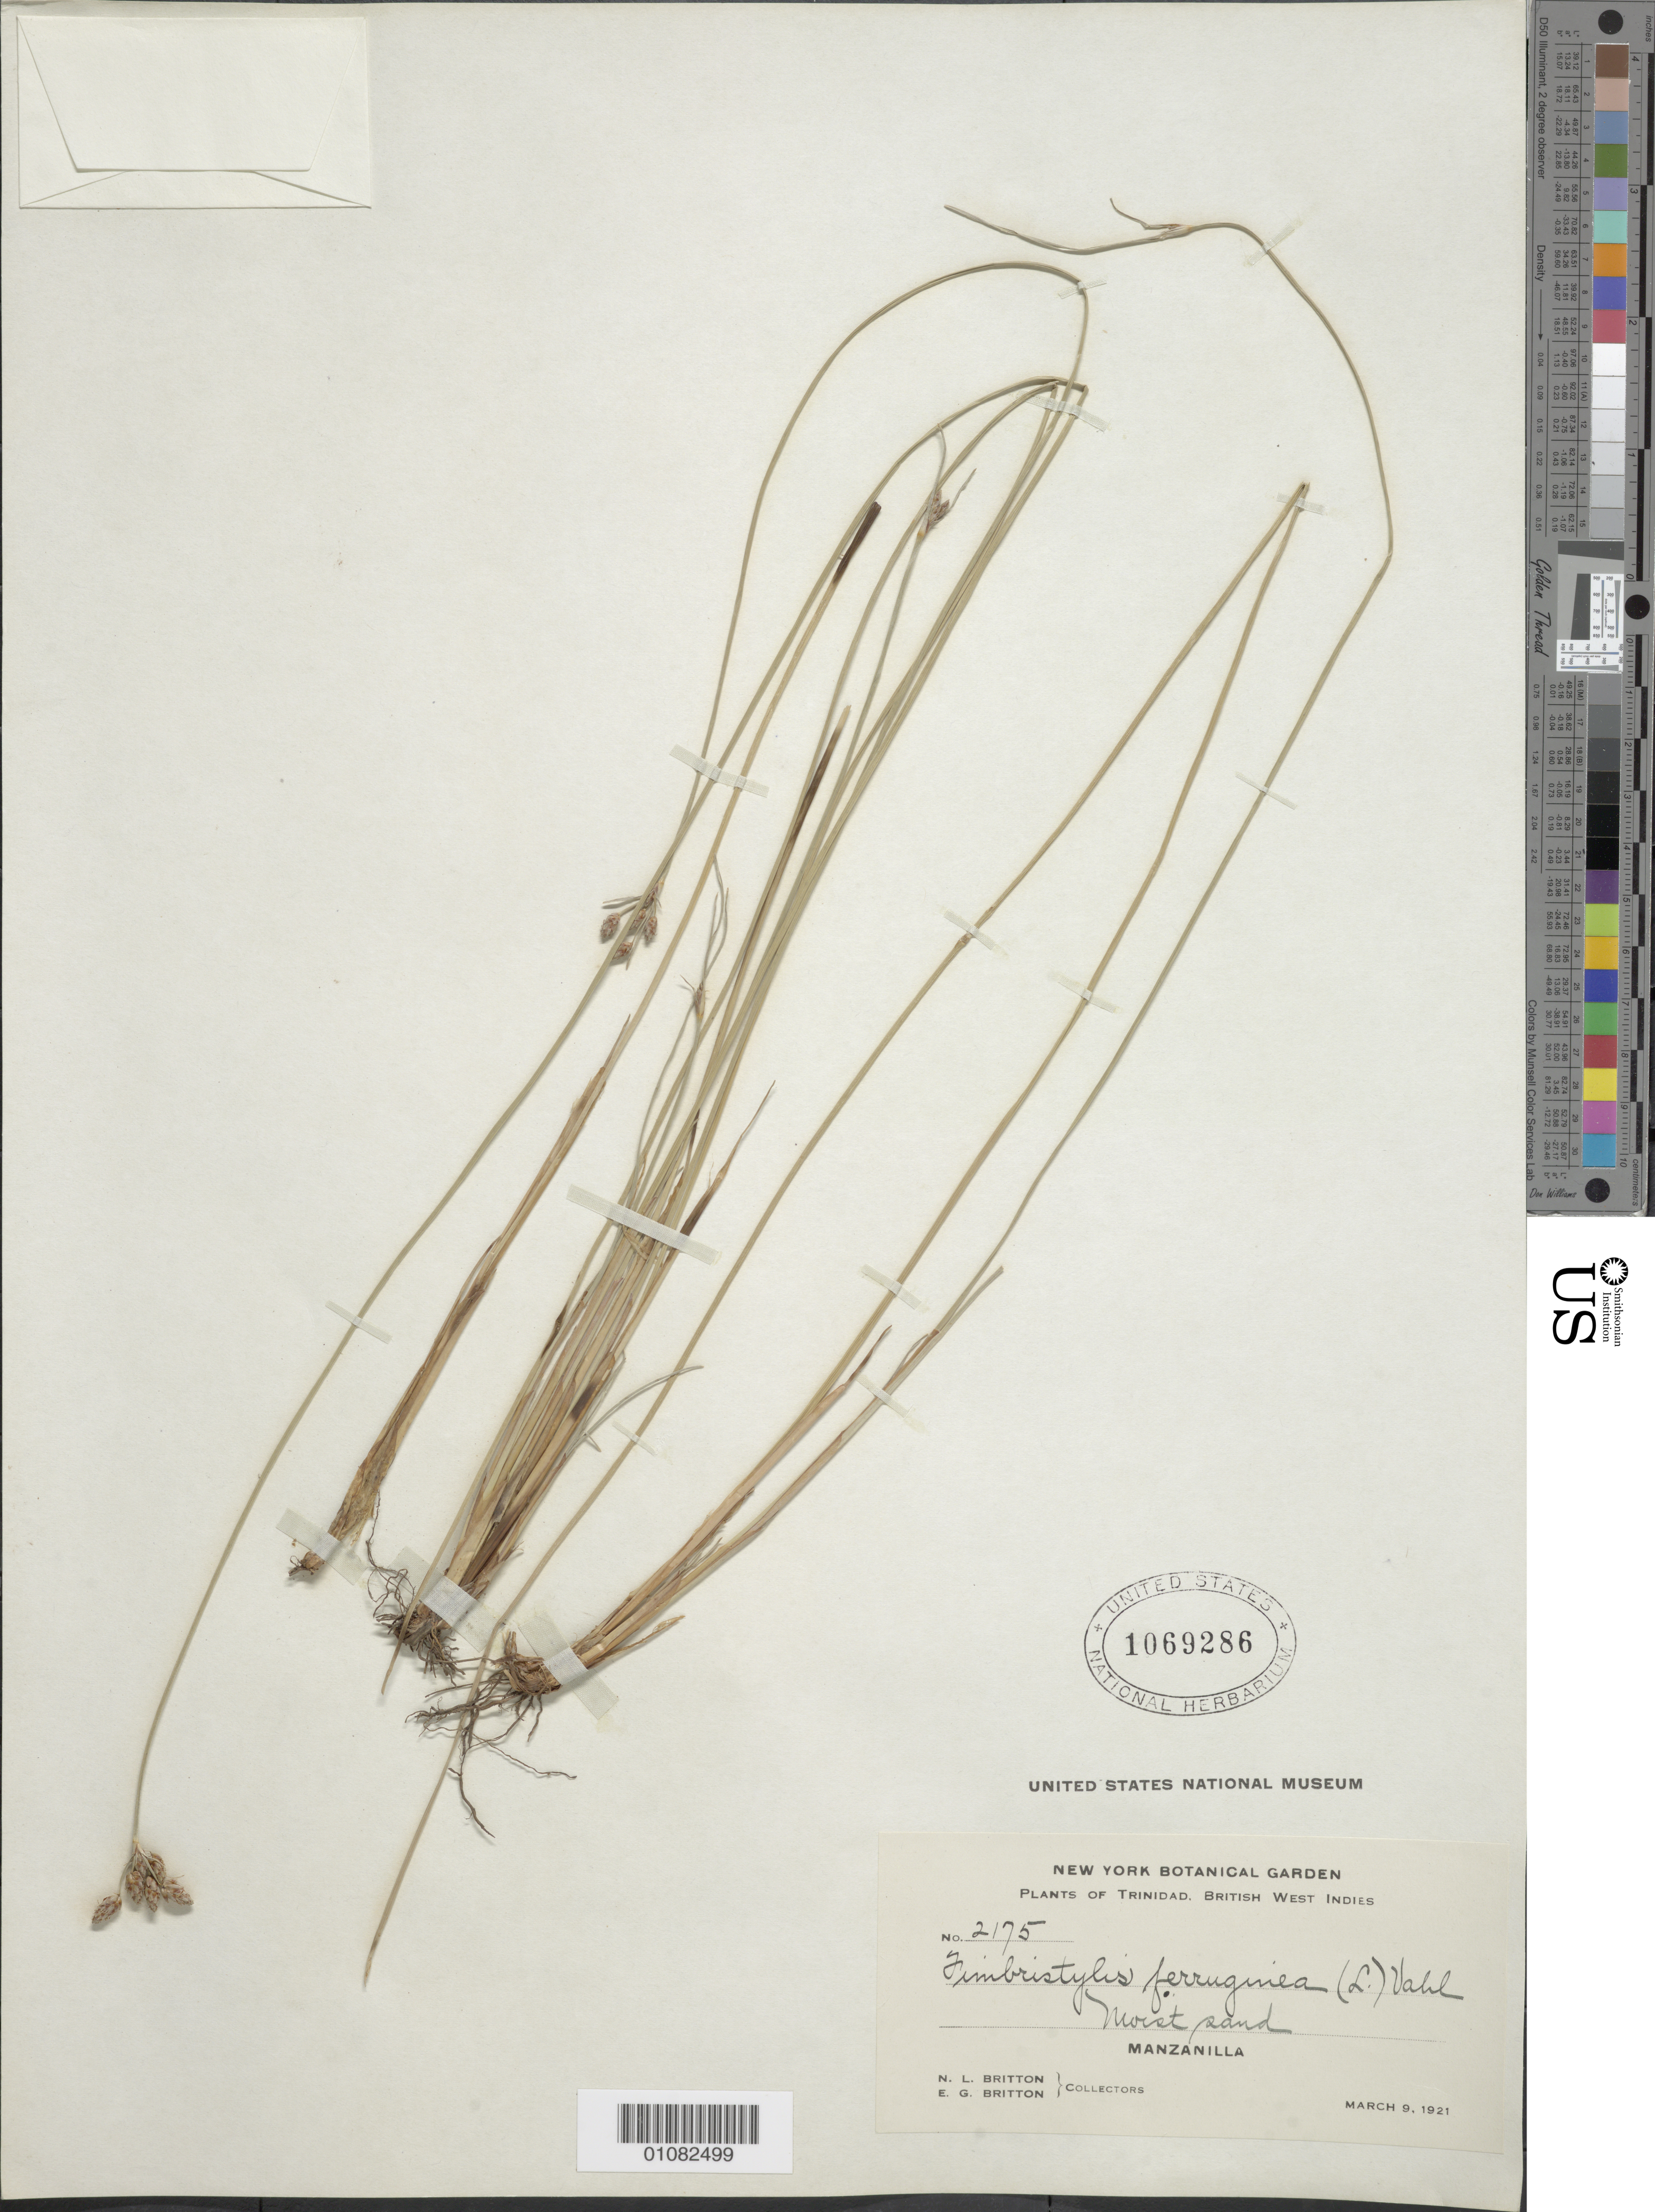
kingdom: Plantae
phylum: Tracheophyta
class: Liliopsida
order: Poales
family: Cyperaceae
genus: Fimbristylis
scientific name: Fimbristylis ferruginea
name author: (L.) Vahl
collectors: N. Britton & E. G. Britton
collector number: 2175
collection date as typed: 09 Mar 1921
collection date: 1921-03-09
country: Trinidad and Tobago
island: Trinidad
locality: Manzanilla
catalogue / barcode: US 1069286